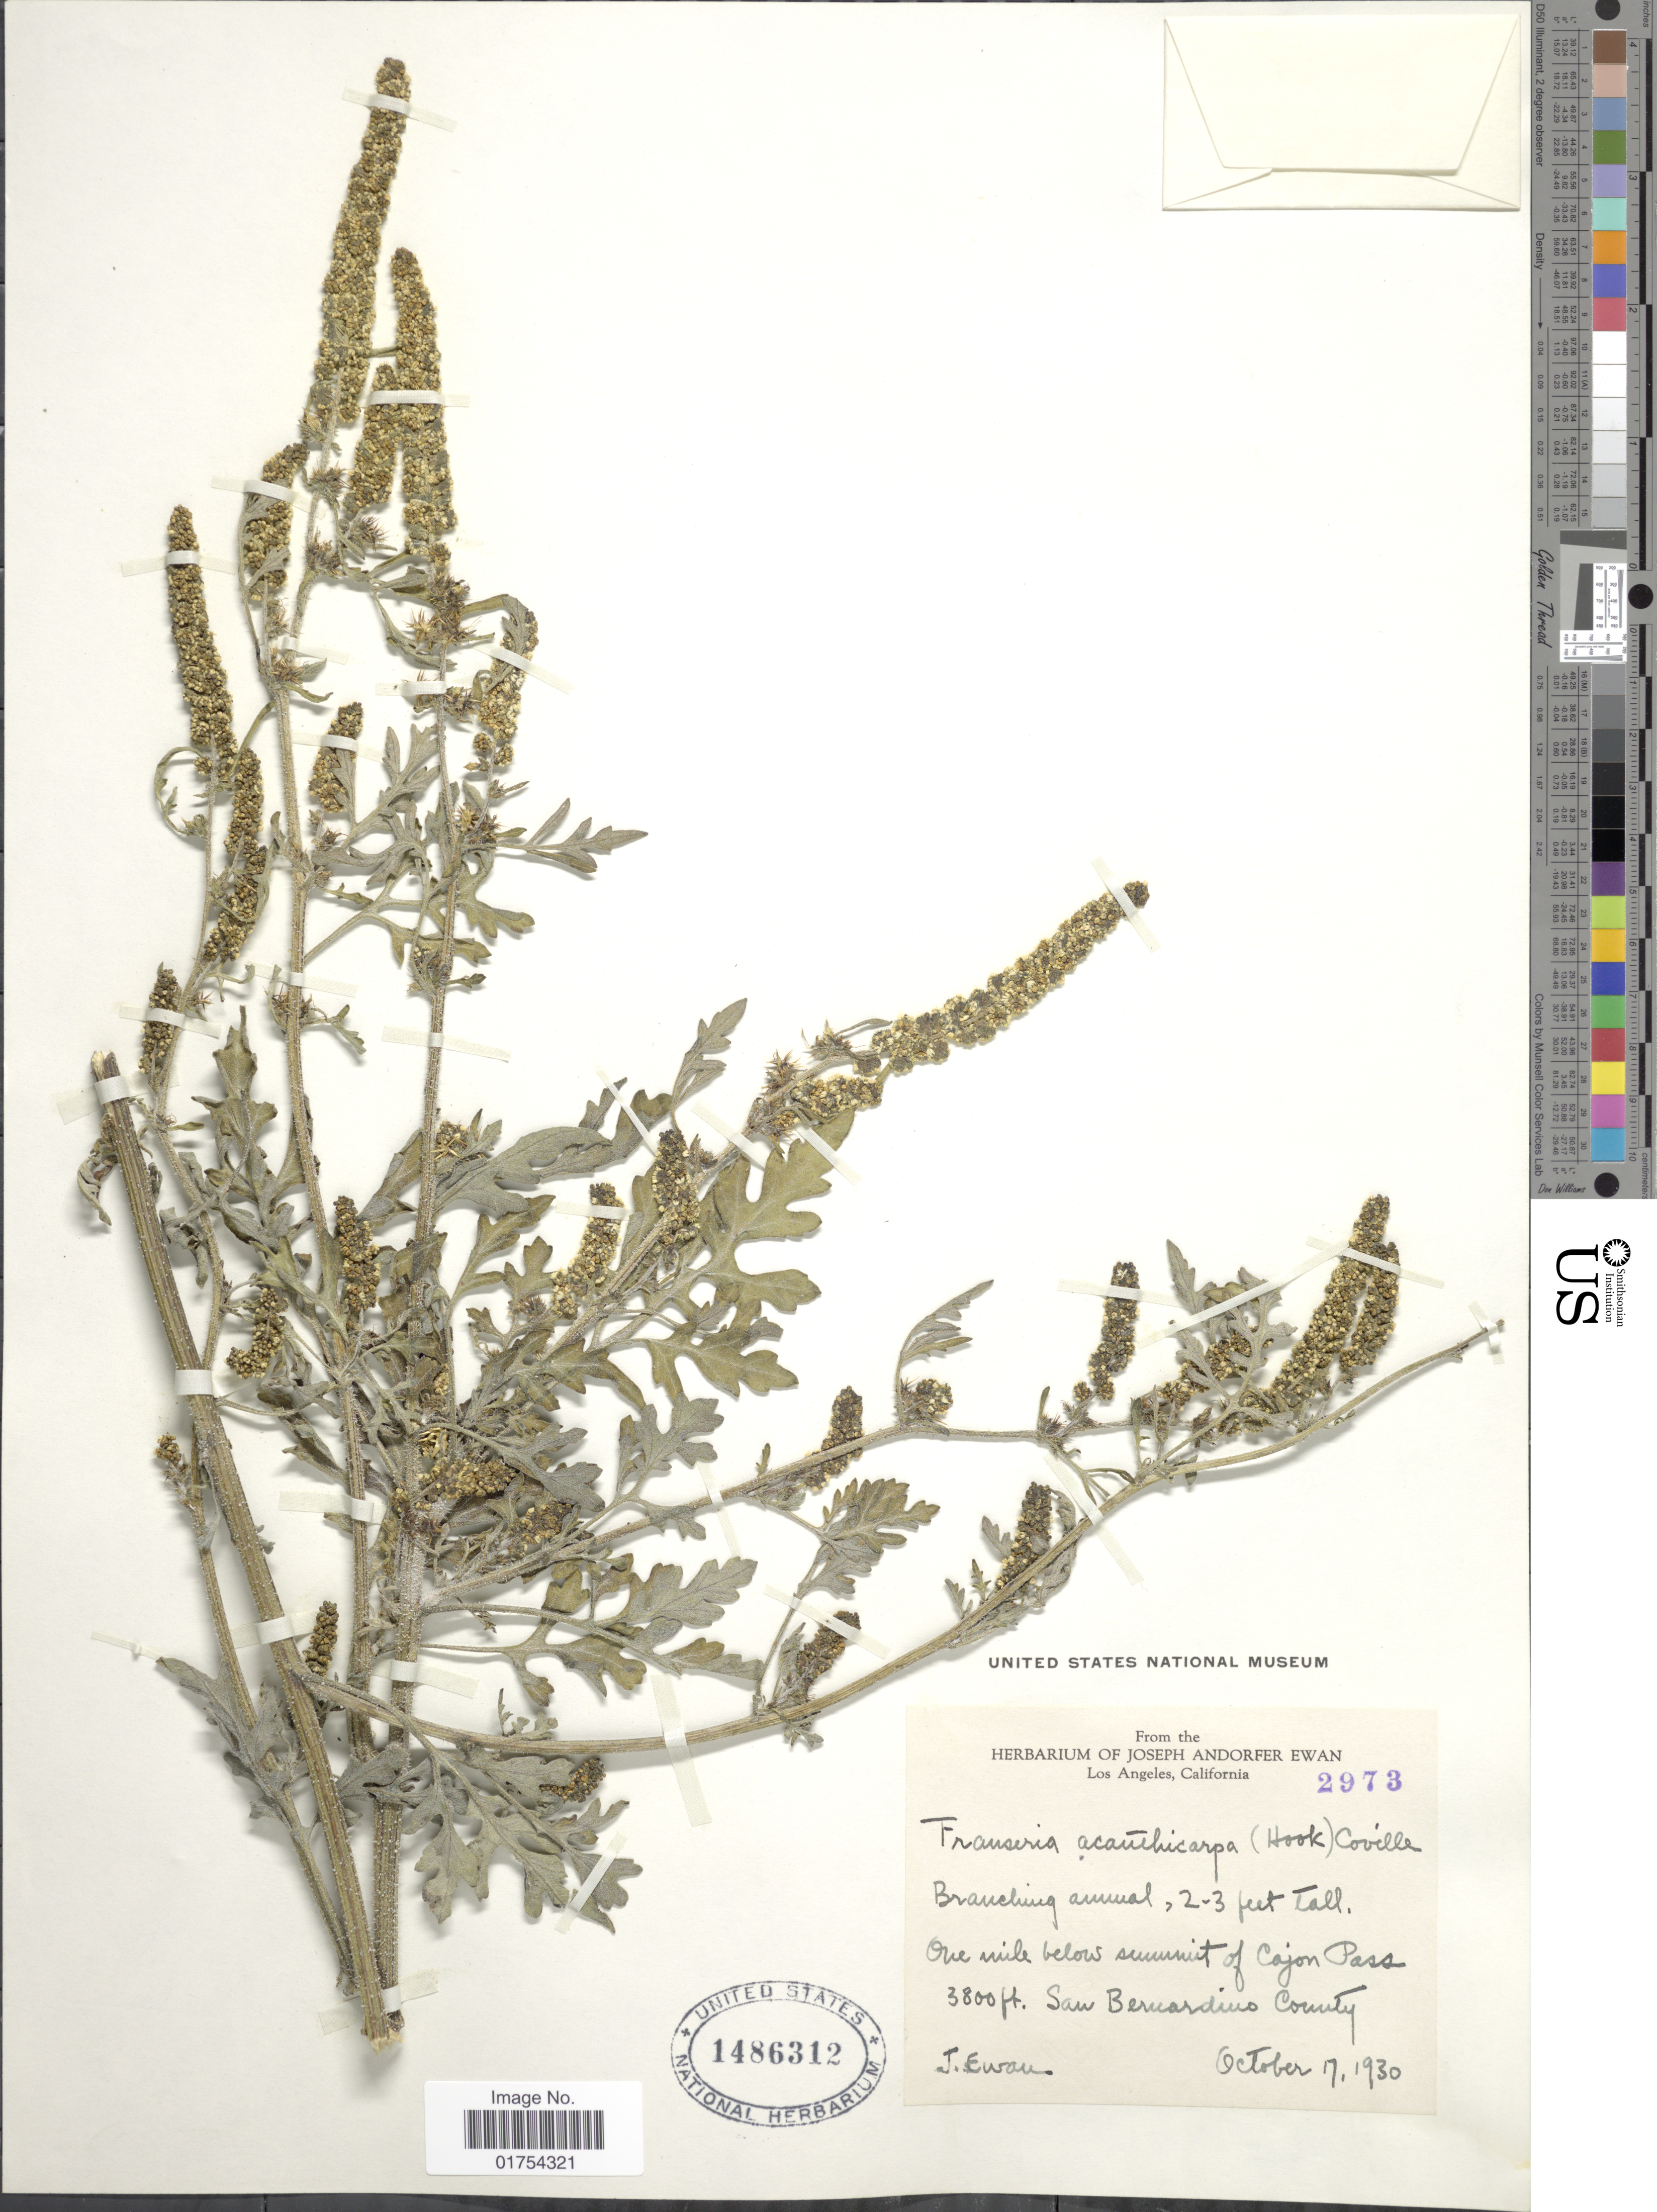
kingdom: Plantae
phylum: Tracheophyta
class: Magnoliopsida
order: Asterales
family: Asteraceae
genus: Franseria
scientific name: Franseria acanthicarpa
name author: Coville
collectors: J. A. Ewan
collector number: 2973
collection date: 1930-10-17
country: United States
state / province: California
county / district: San Bernardino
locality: One mile below summit of Cajon Pass, San Bernardino County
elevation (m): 1158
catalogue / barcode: US 1486312